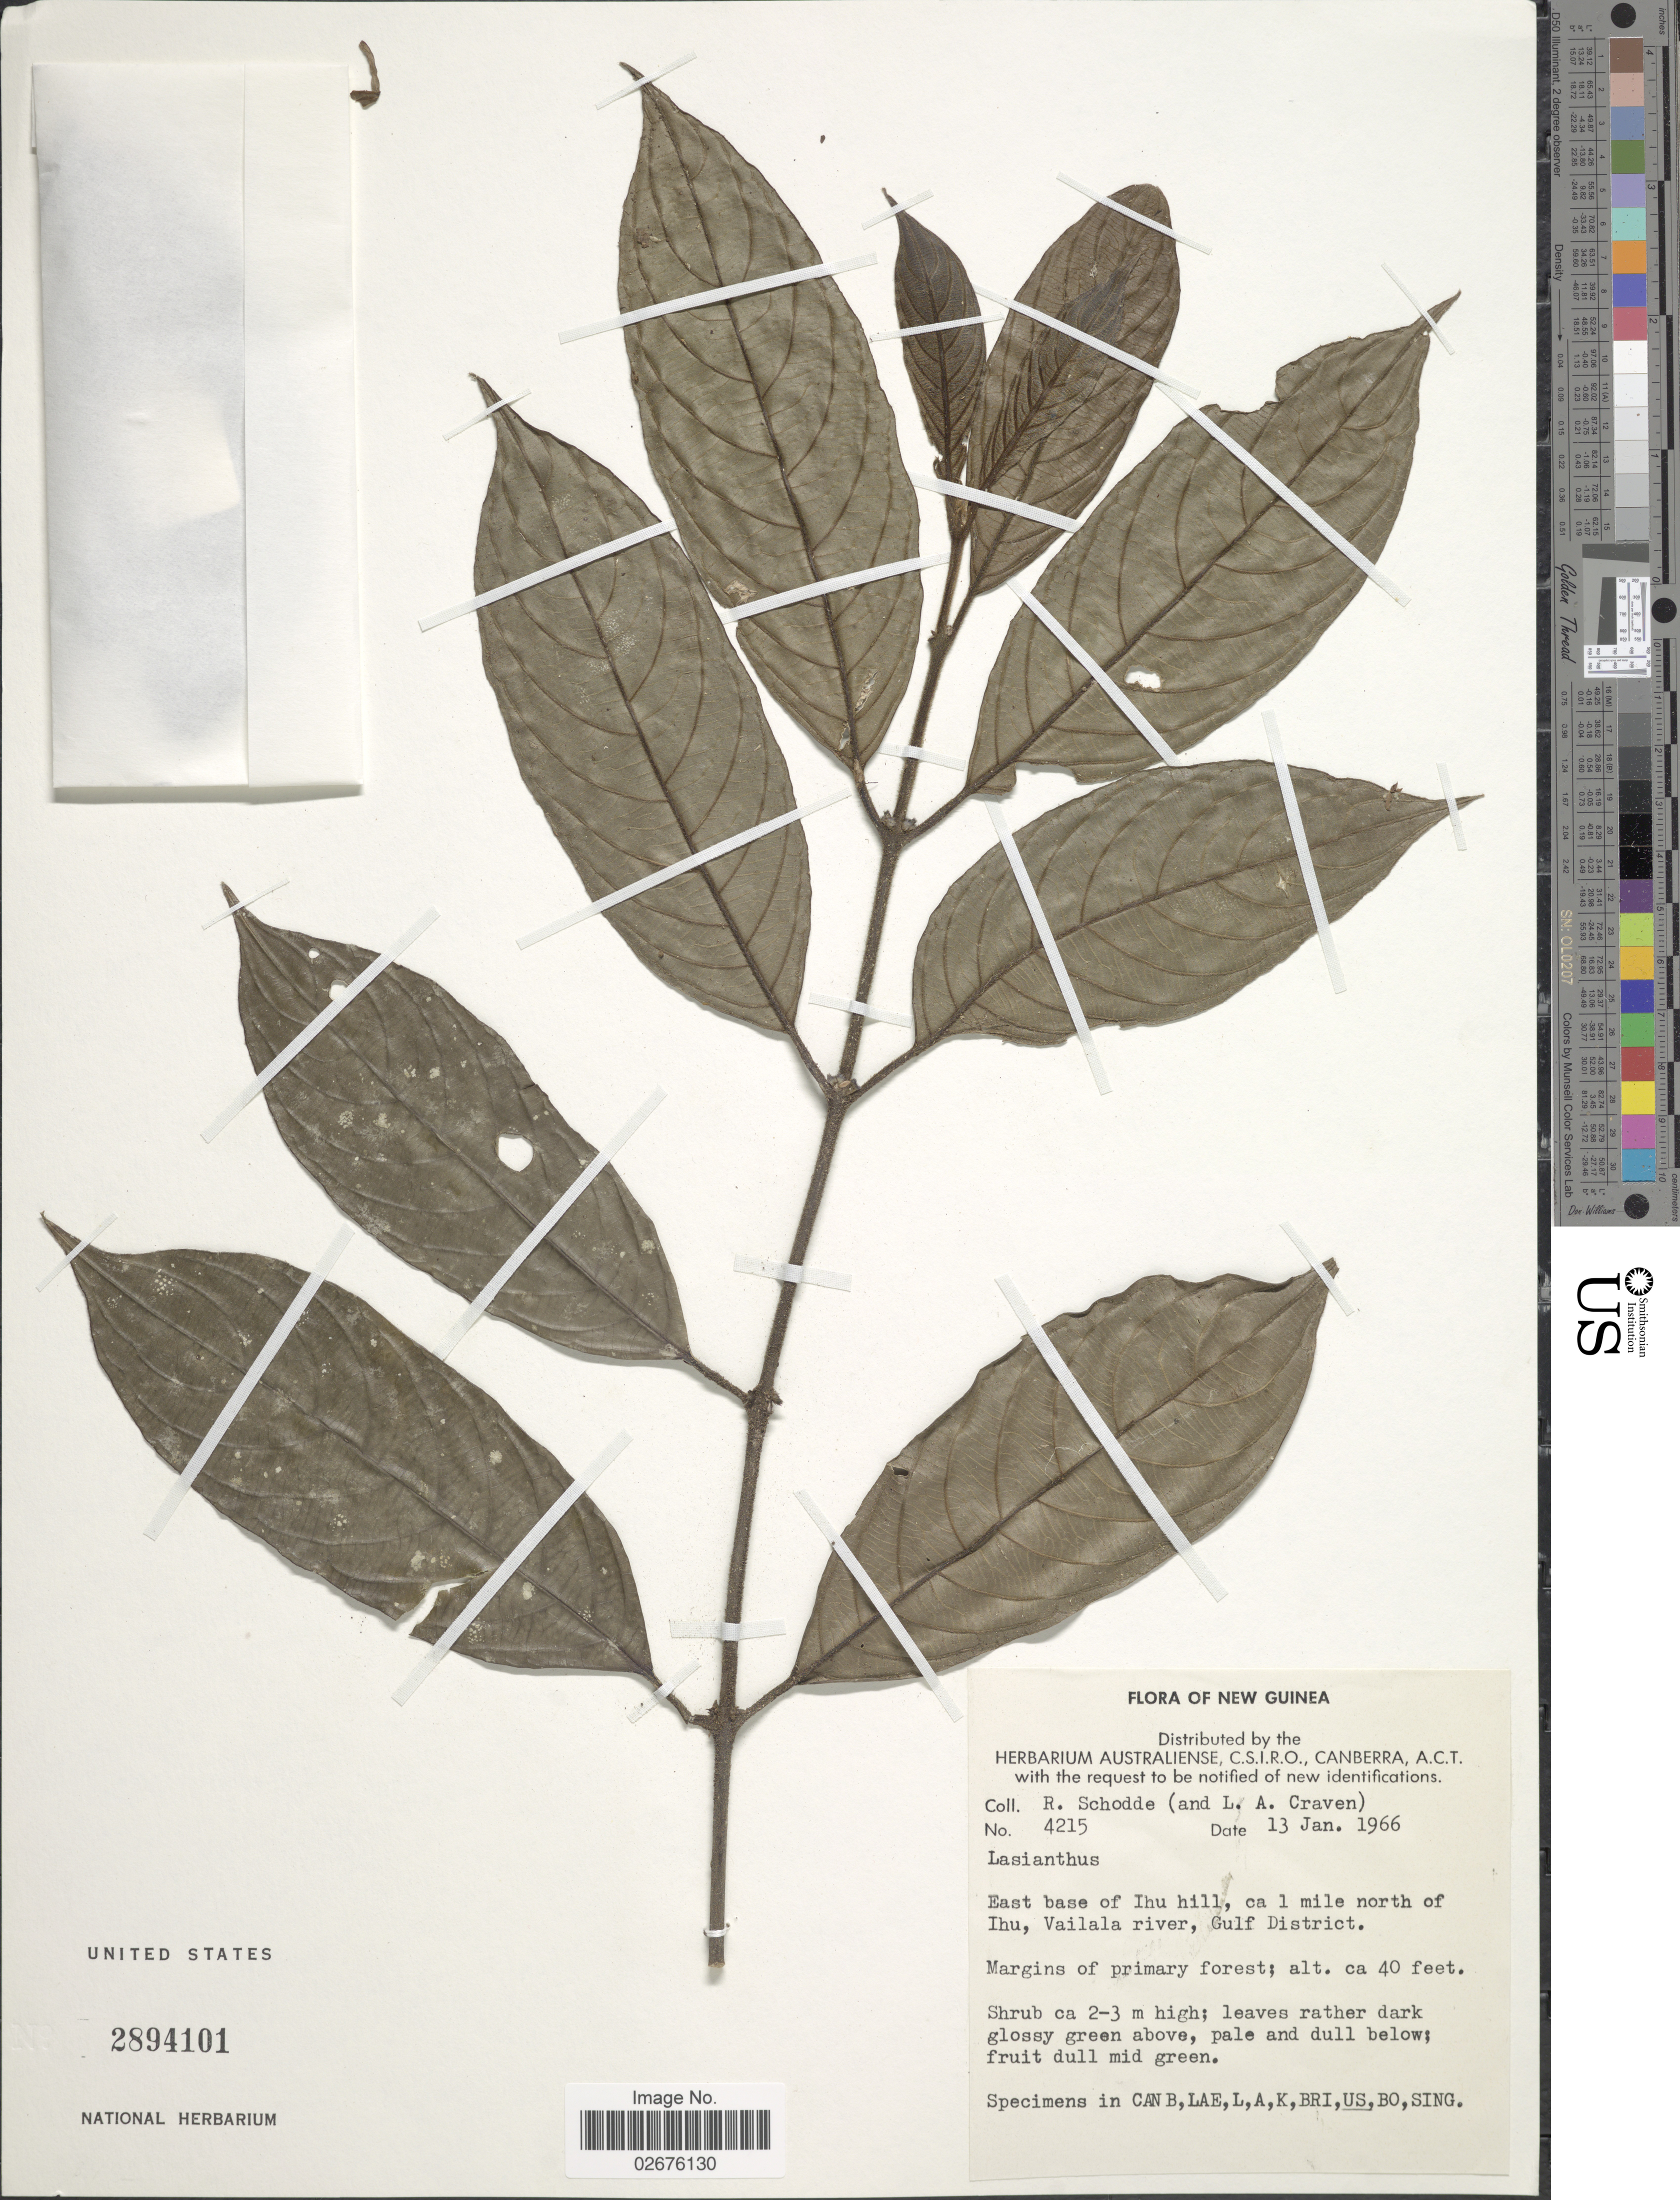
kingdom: Plantae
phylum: Tracheophyta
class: Magnoliopsida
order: Gentianales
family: Rubiaceae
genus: Lasianthus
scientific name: Lasianthus sp.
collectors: R. Schodde & L. A. Craven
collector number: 4215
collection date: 1966-01-13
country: Papua New Guinea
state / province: Gulf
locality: New Guinea. East base of Ihu hill, ca 1 mile north of Ihu, Vailala river, Gulf District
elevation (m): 12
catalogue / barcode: US 2894101